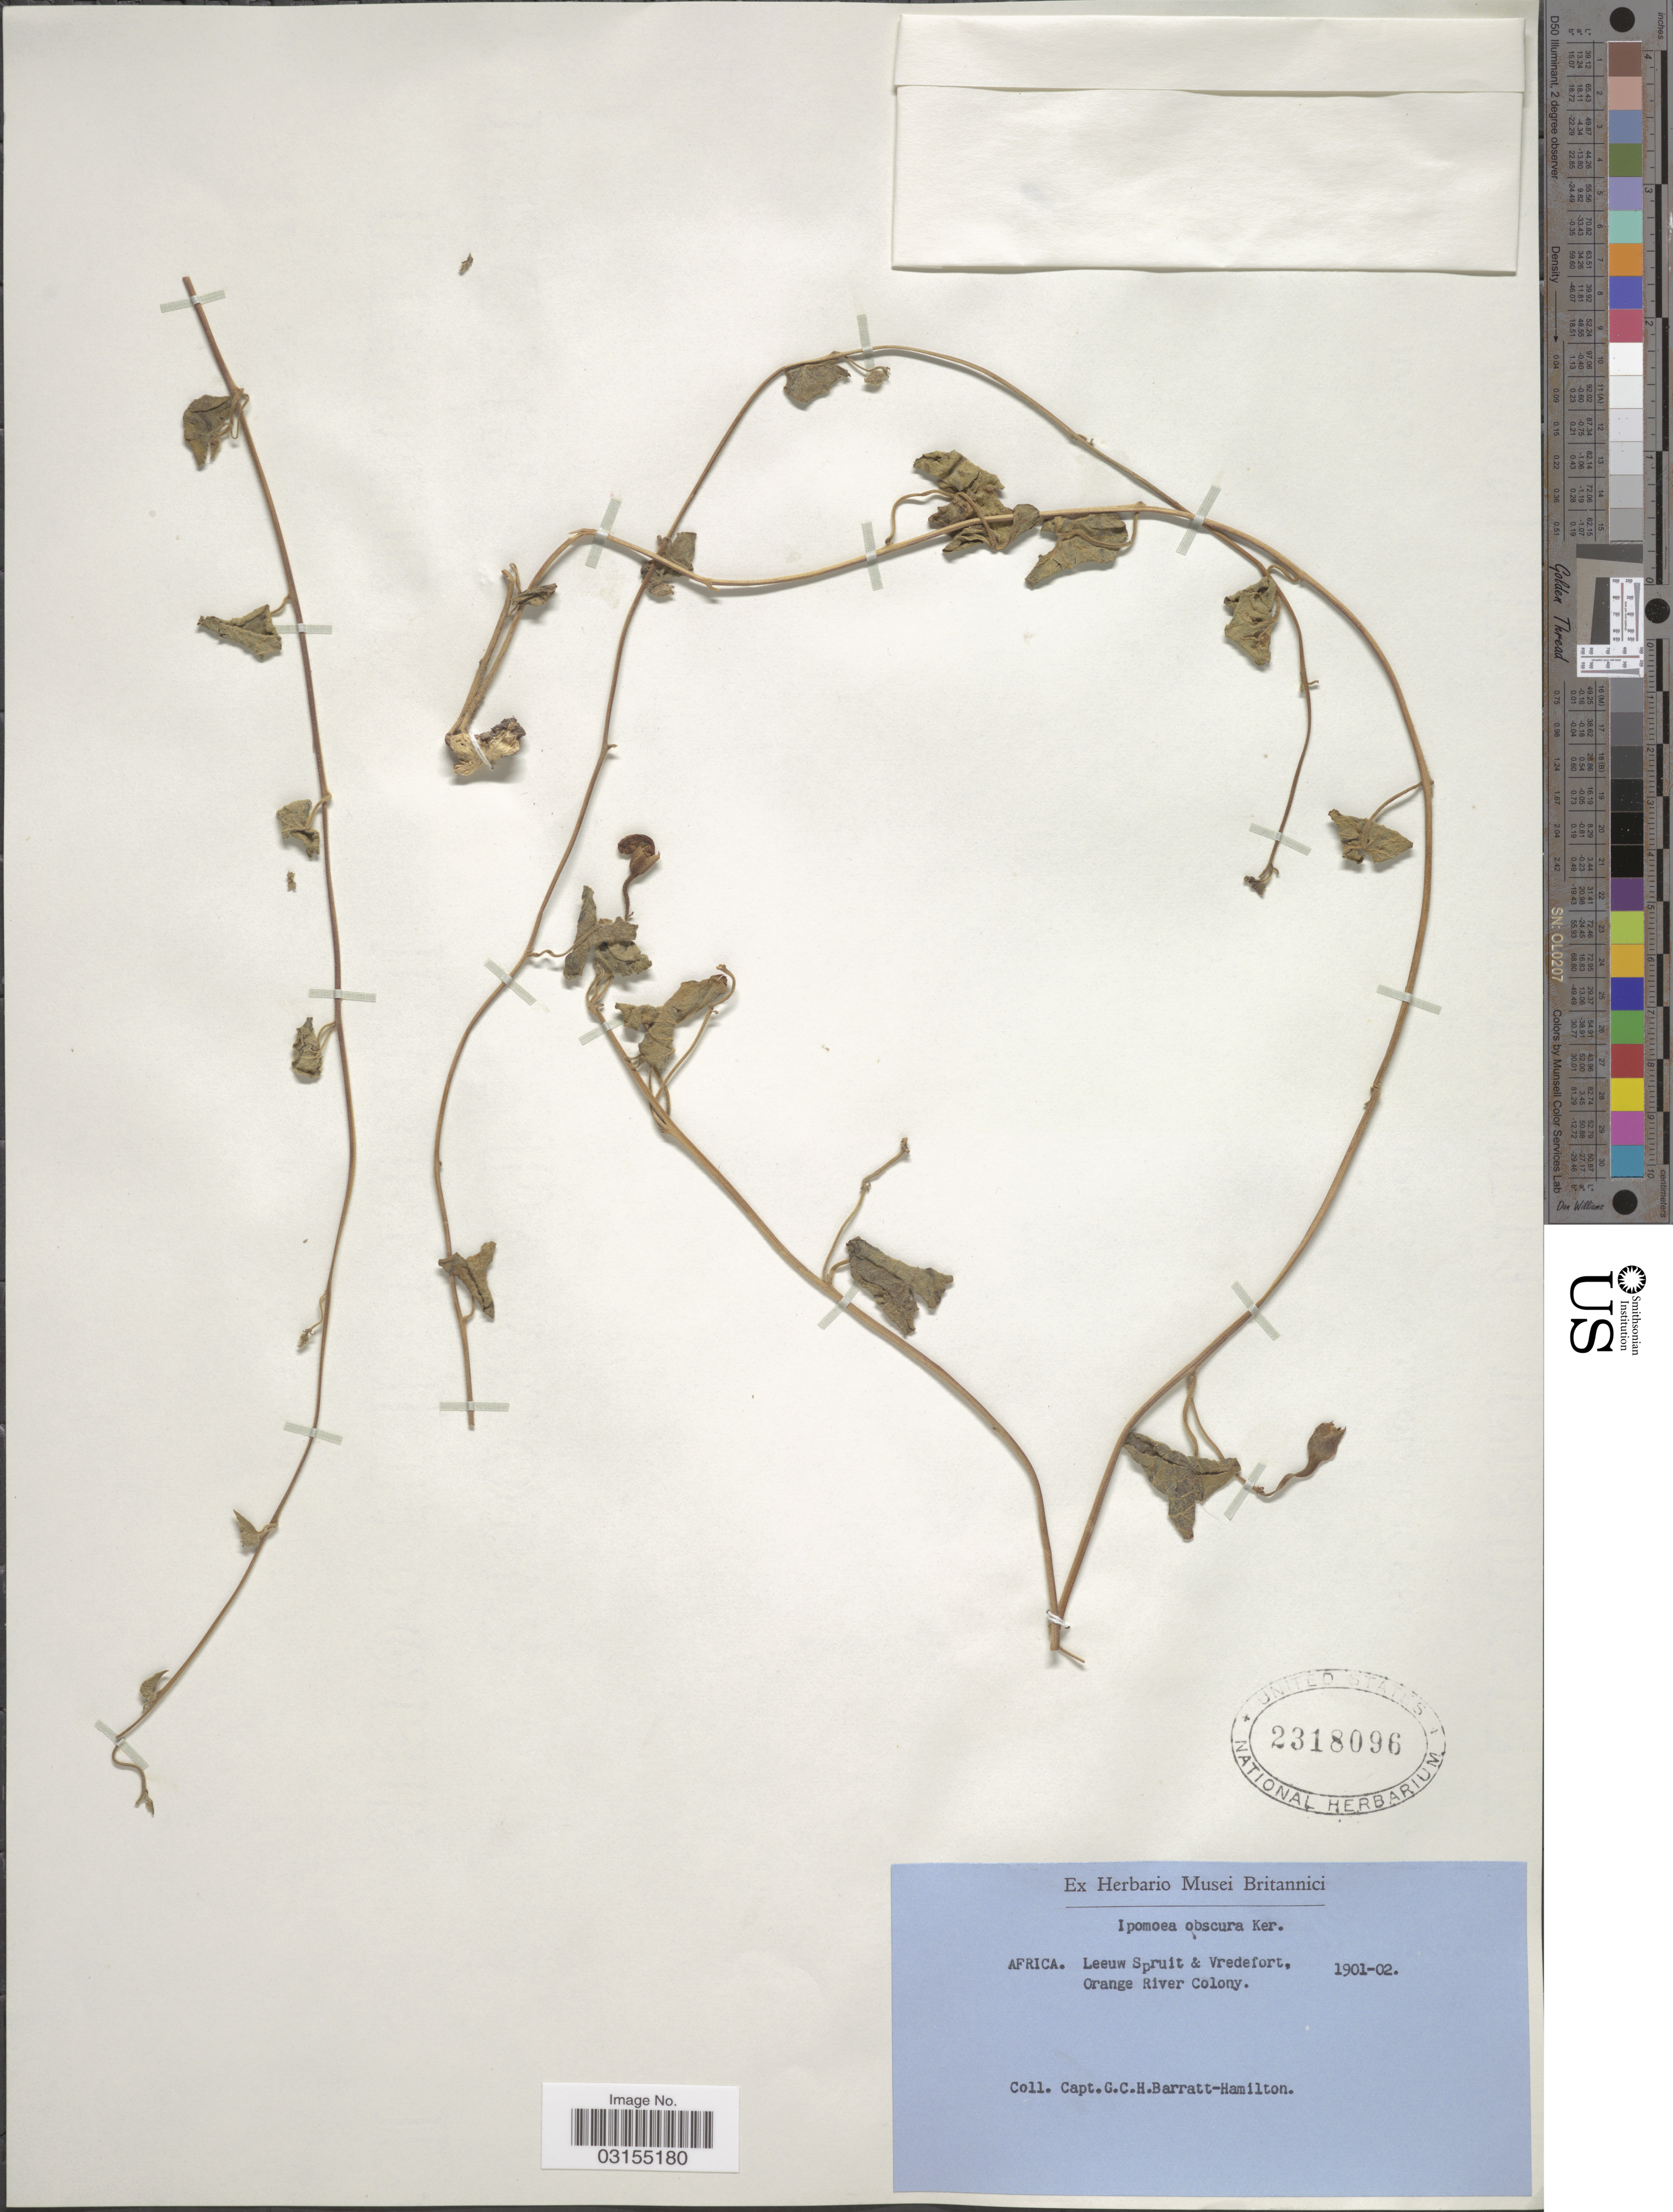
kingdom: Plantae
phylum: Tracheophyta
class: Magnoliopsida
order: Solanales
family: Convolvulaceae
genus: Ipomoea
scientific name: Ipomoea obscura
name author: (L.) Ker Gawl.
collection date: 1901/1902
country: South Africa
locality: Africa. Leeuw Spruit & Vredefort, Orange River Colony.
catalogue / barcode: US 2318096